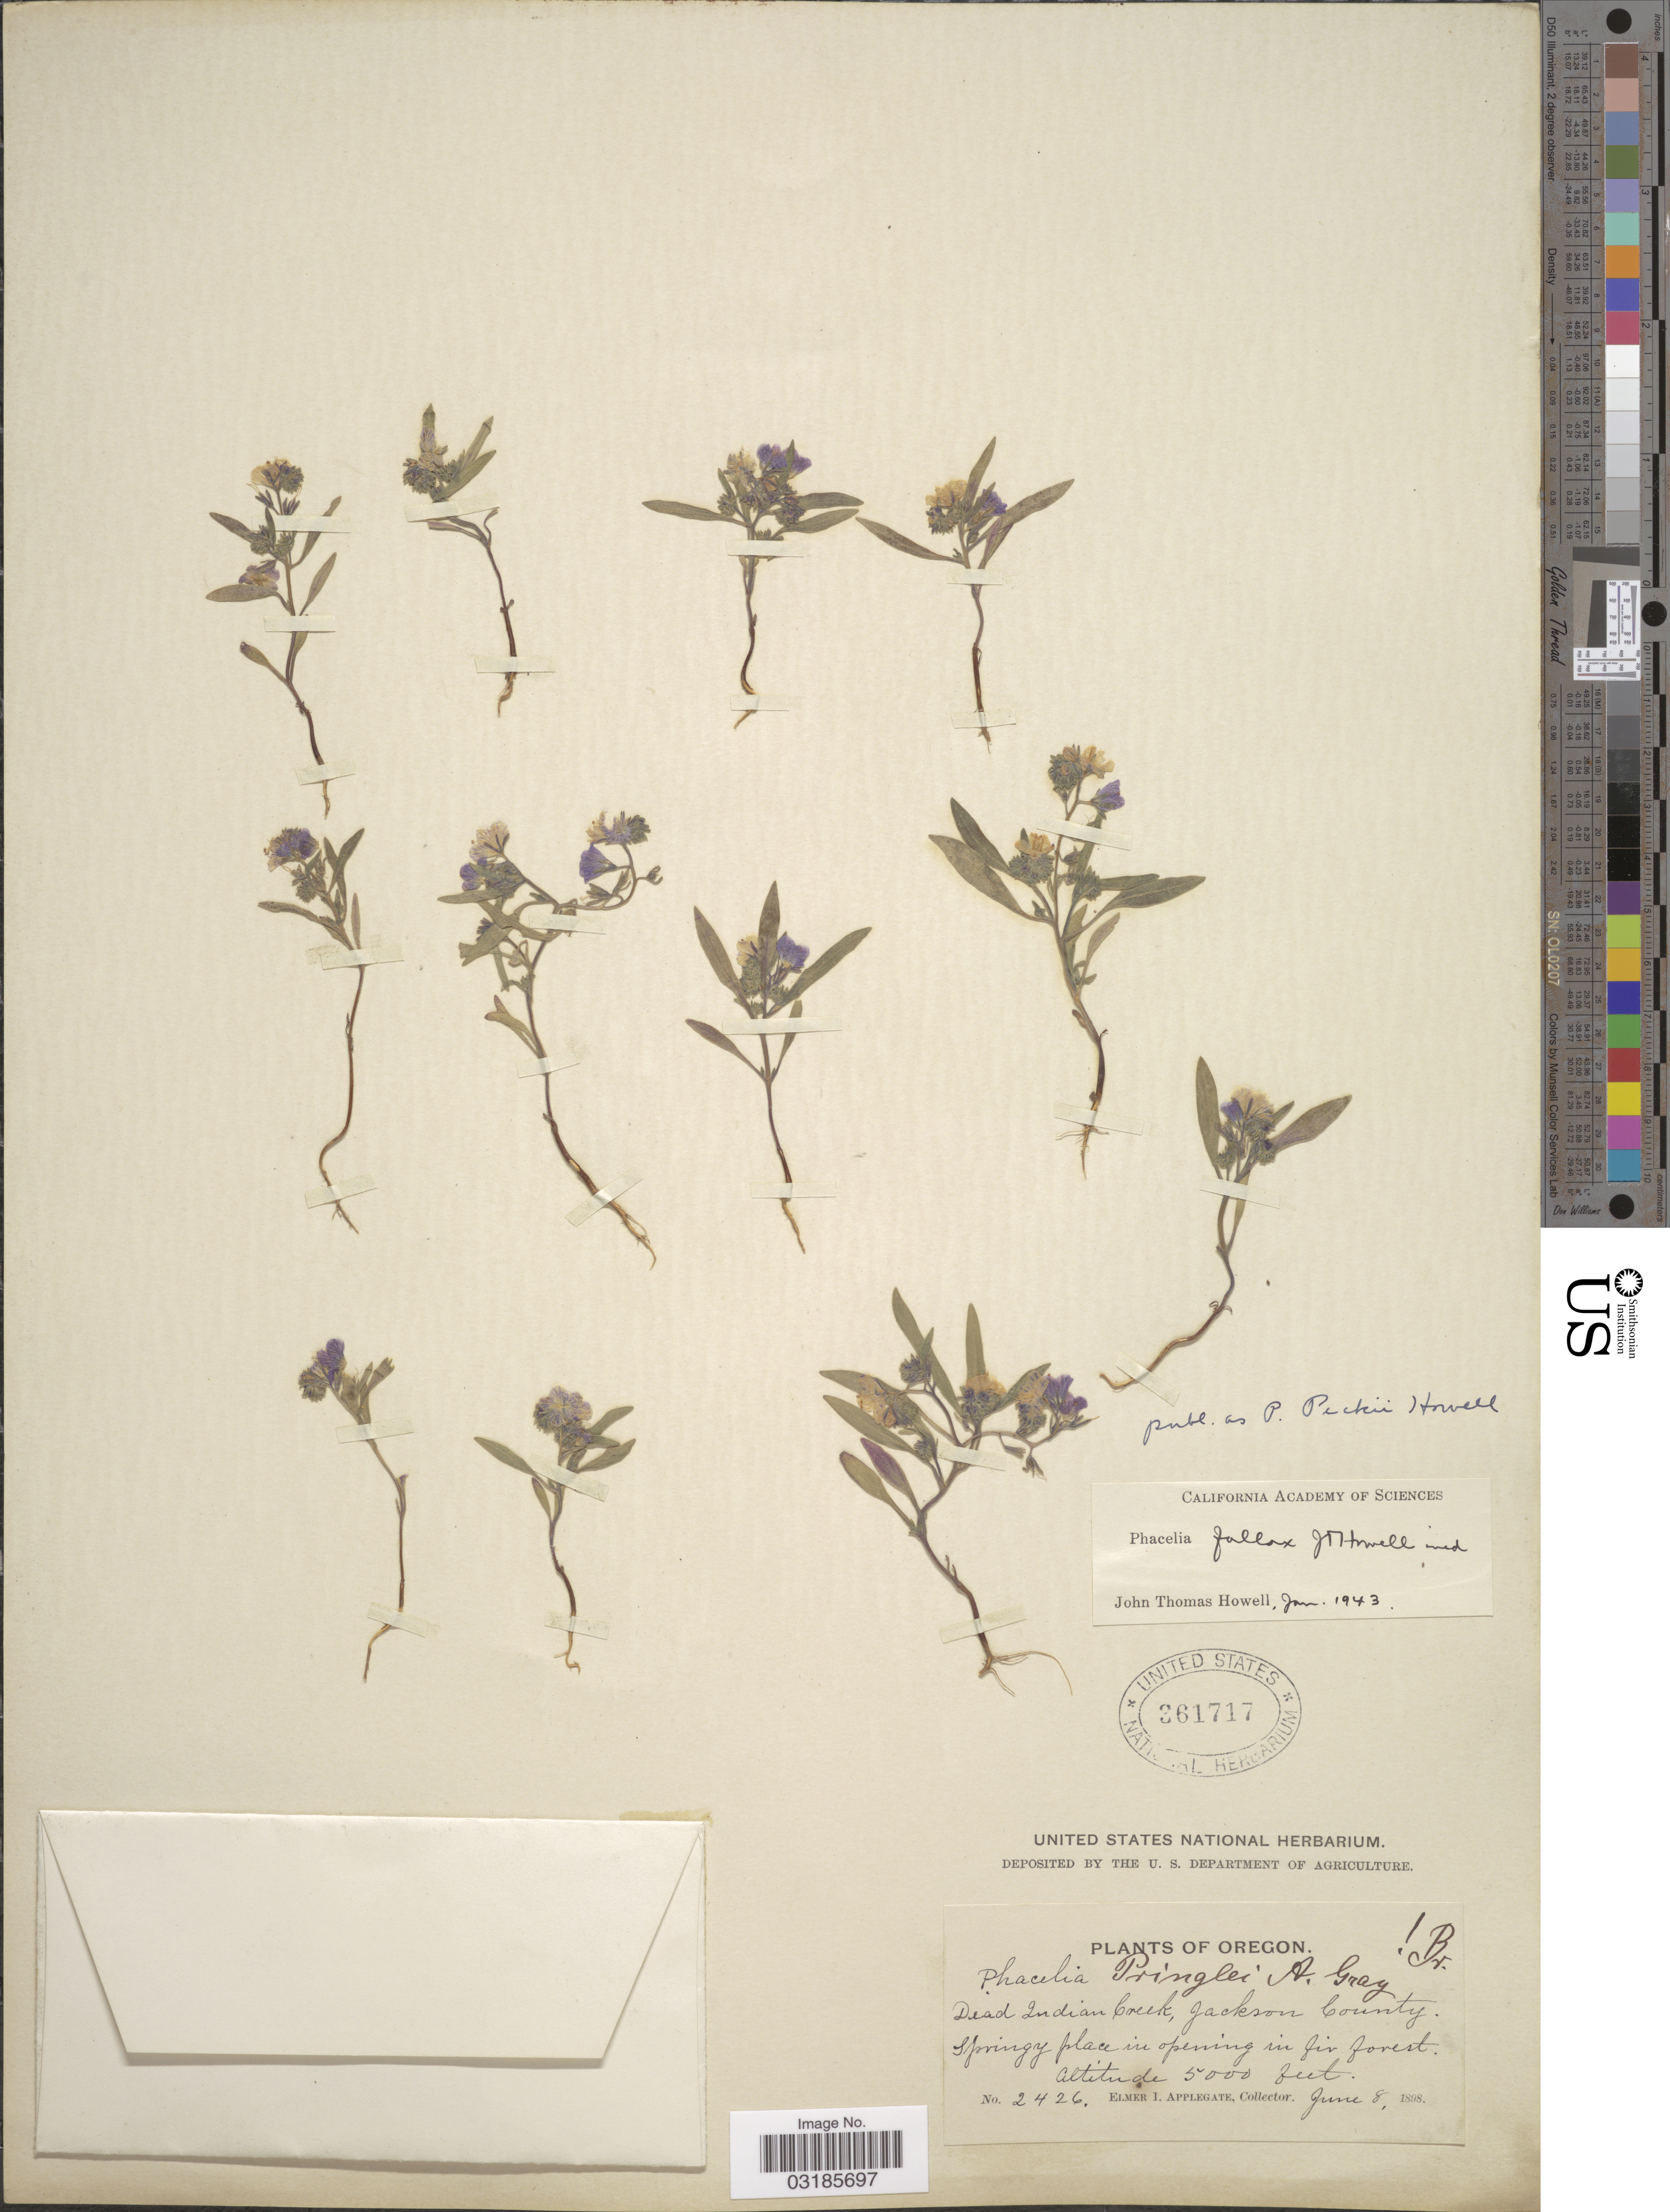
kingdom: Plantae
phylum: Tracheophyta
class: Magnoliopsida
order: Boraginales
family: Hydrophyllaceae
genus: Phacelia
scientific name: Phacelia peckii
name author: J.T. Howell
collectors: E. I. Applegate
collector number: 2426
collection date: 1898-06-08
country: United States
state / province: Oregon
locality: Dead Indian Creek, Jackson County.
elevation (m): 1524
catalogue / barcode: US 361717